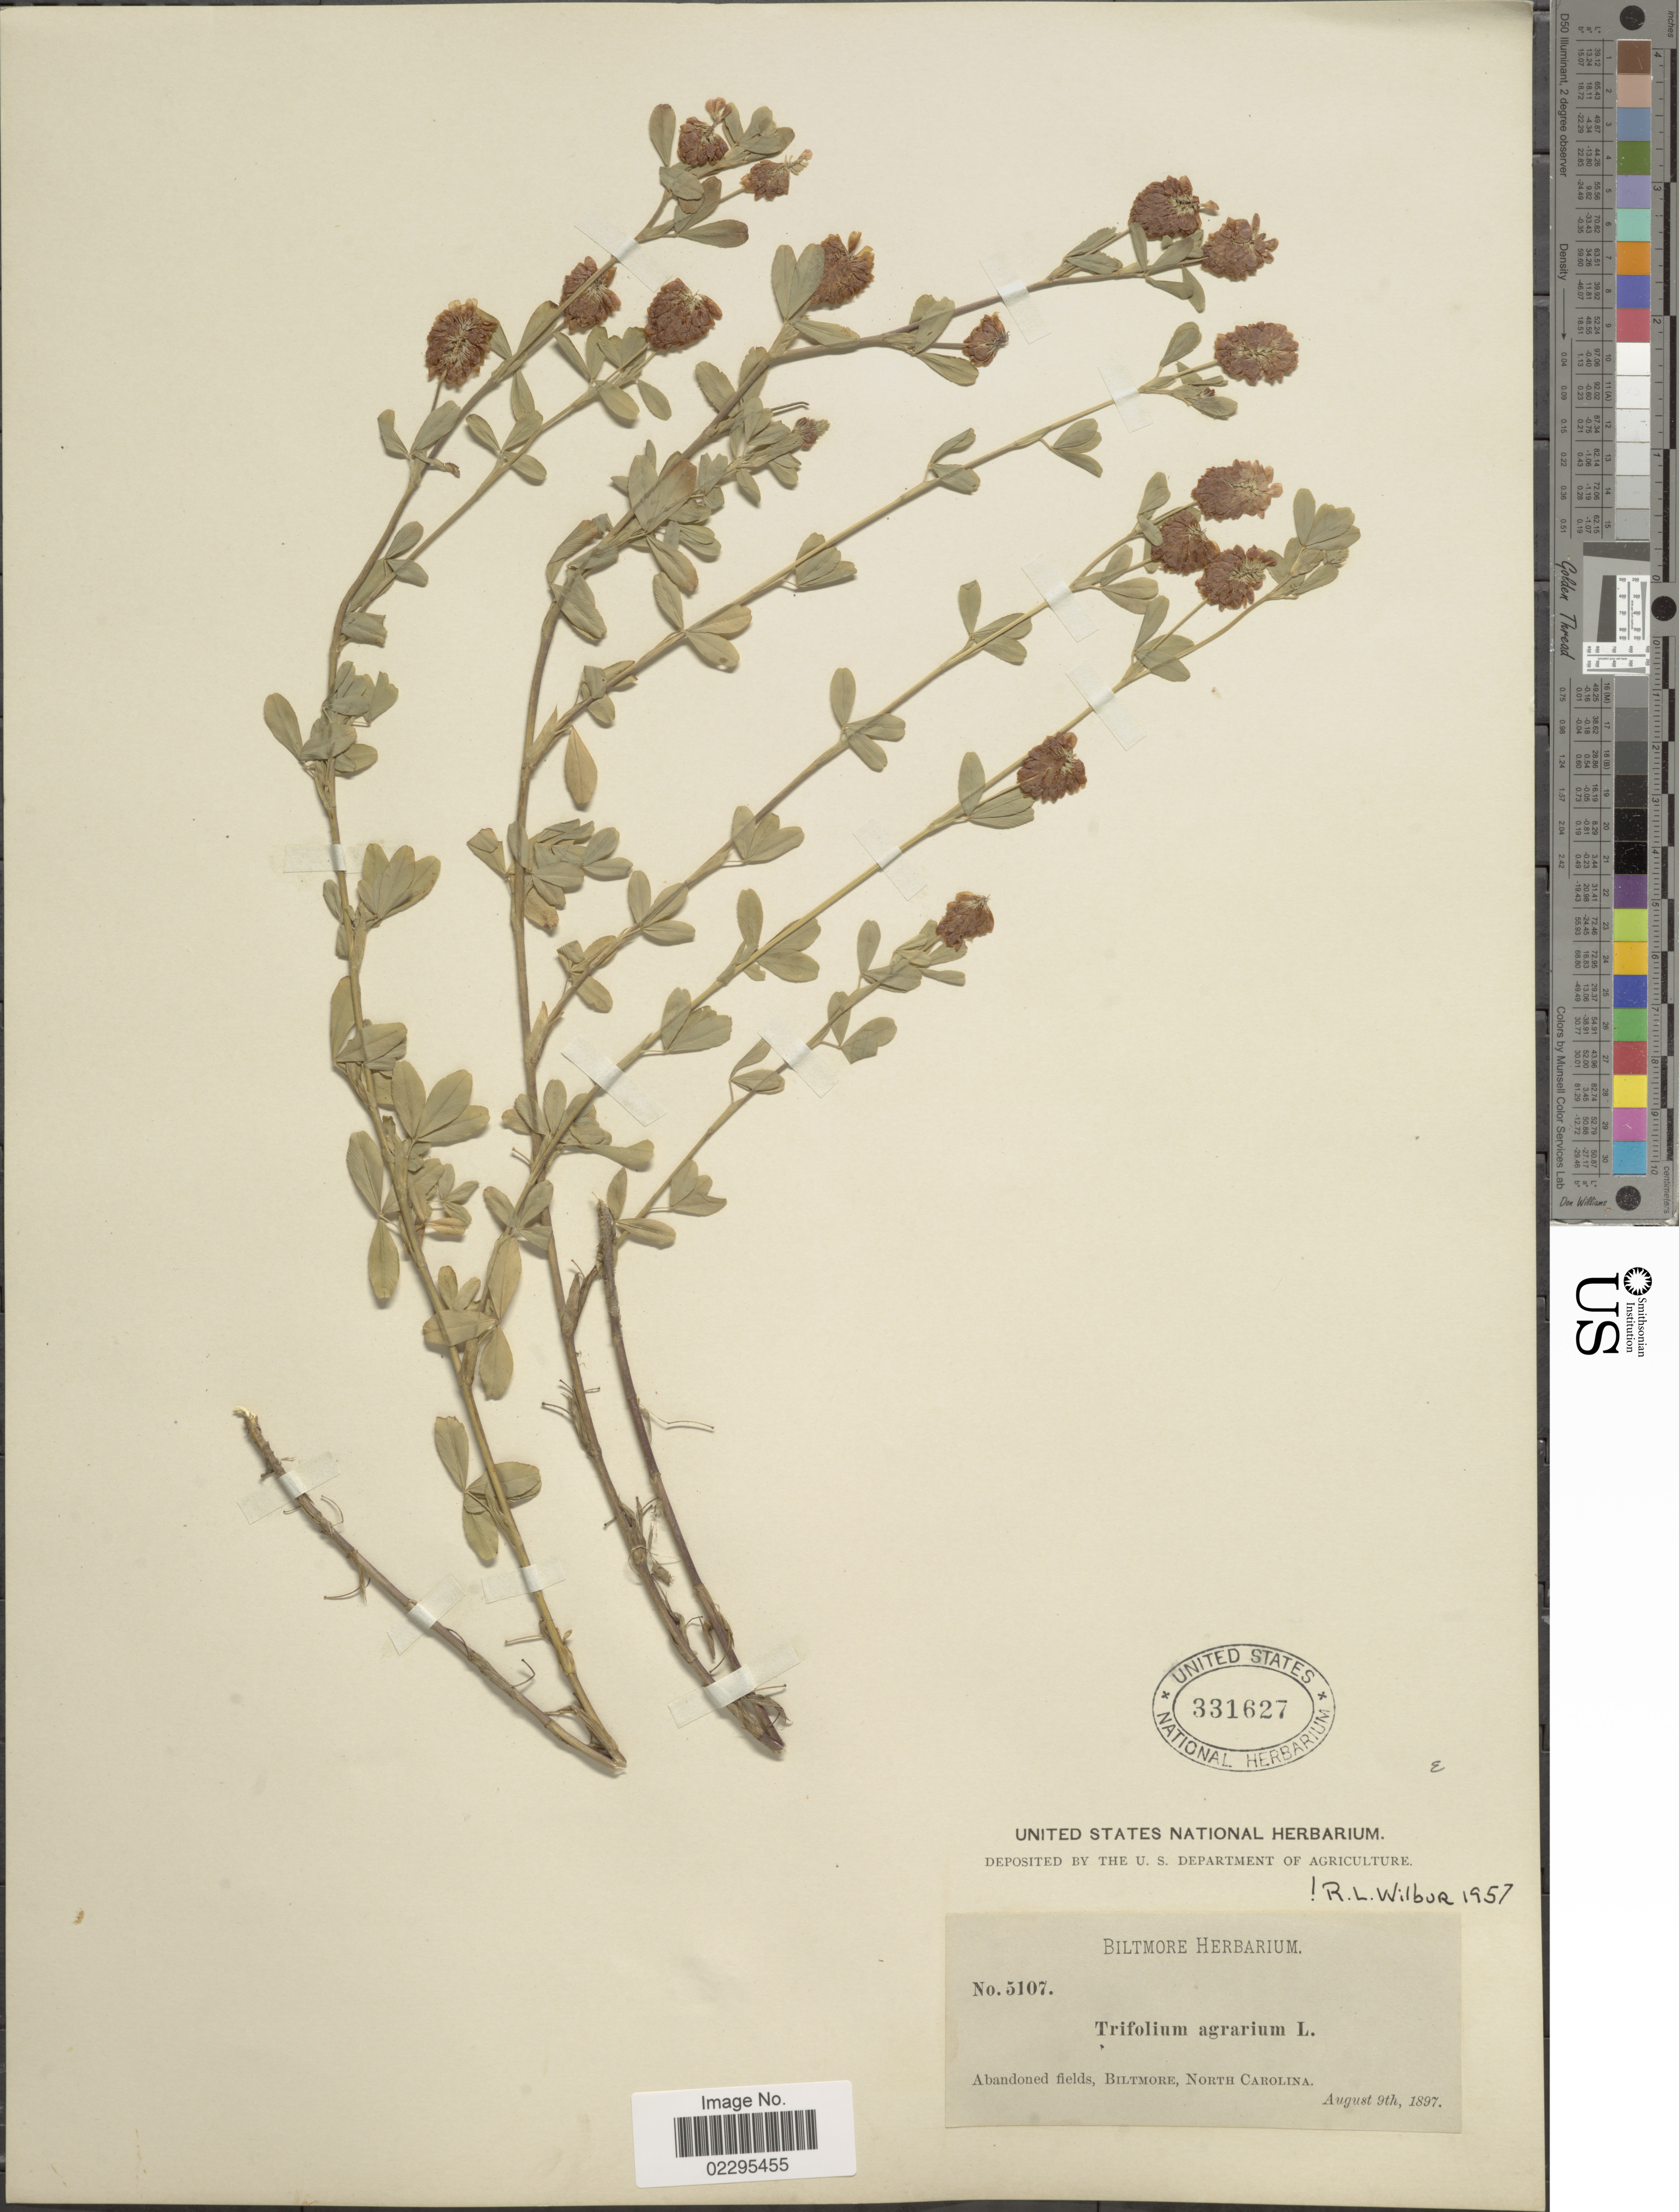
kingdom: Plantae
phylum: Tracheophyta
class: Magnoliopsida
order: Fabales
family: Fabaceae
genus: Trifolium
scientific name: Trifolium agrarium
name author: L.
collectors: ex herb. Biltmore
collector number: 5107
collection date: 1897-08-09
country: United States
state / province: North Carolina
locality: Biltmore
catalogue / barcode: US 331627